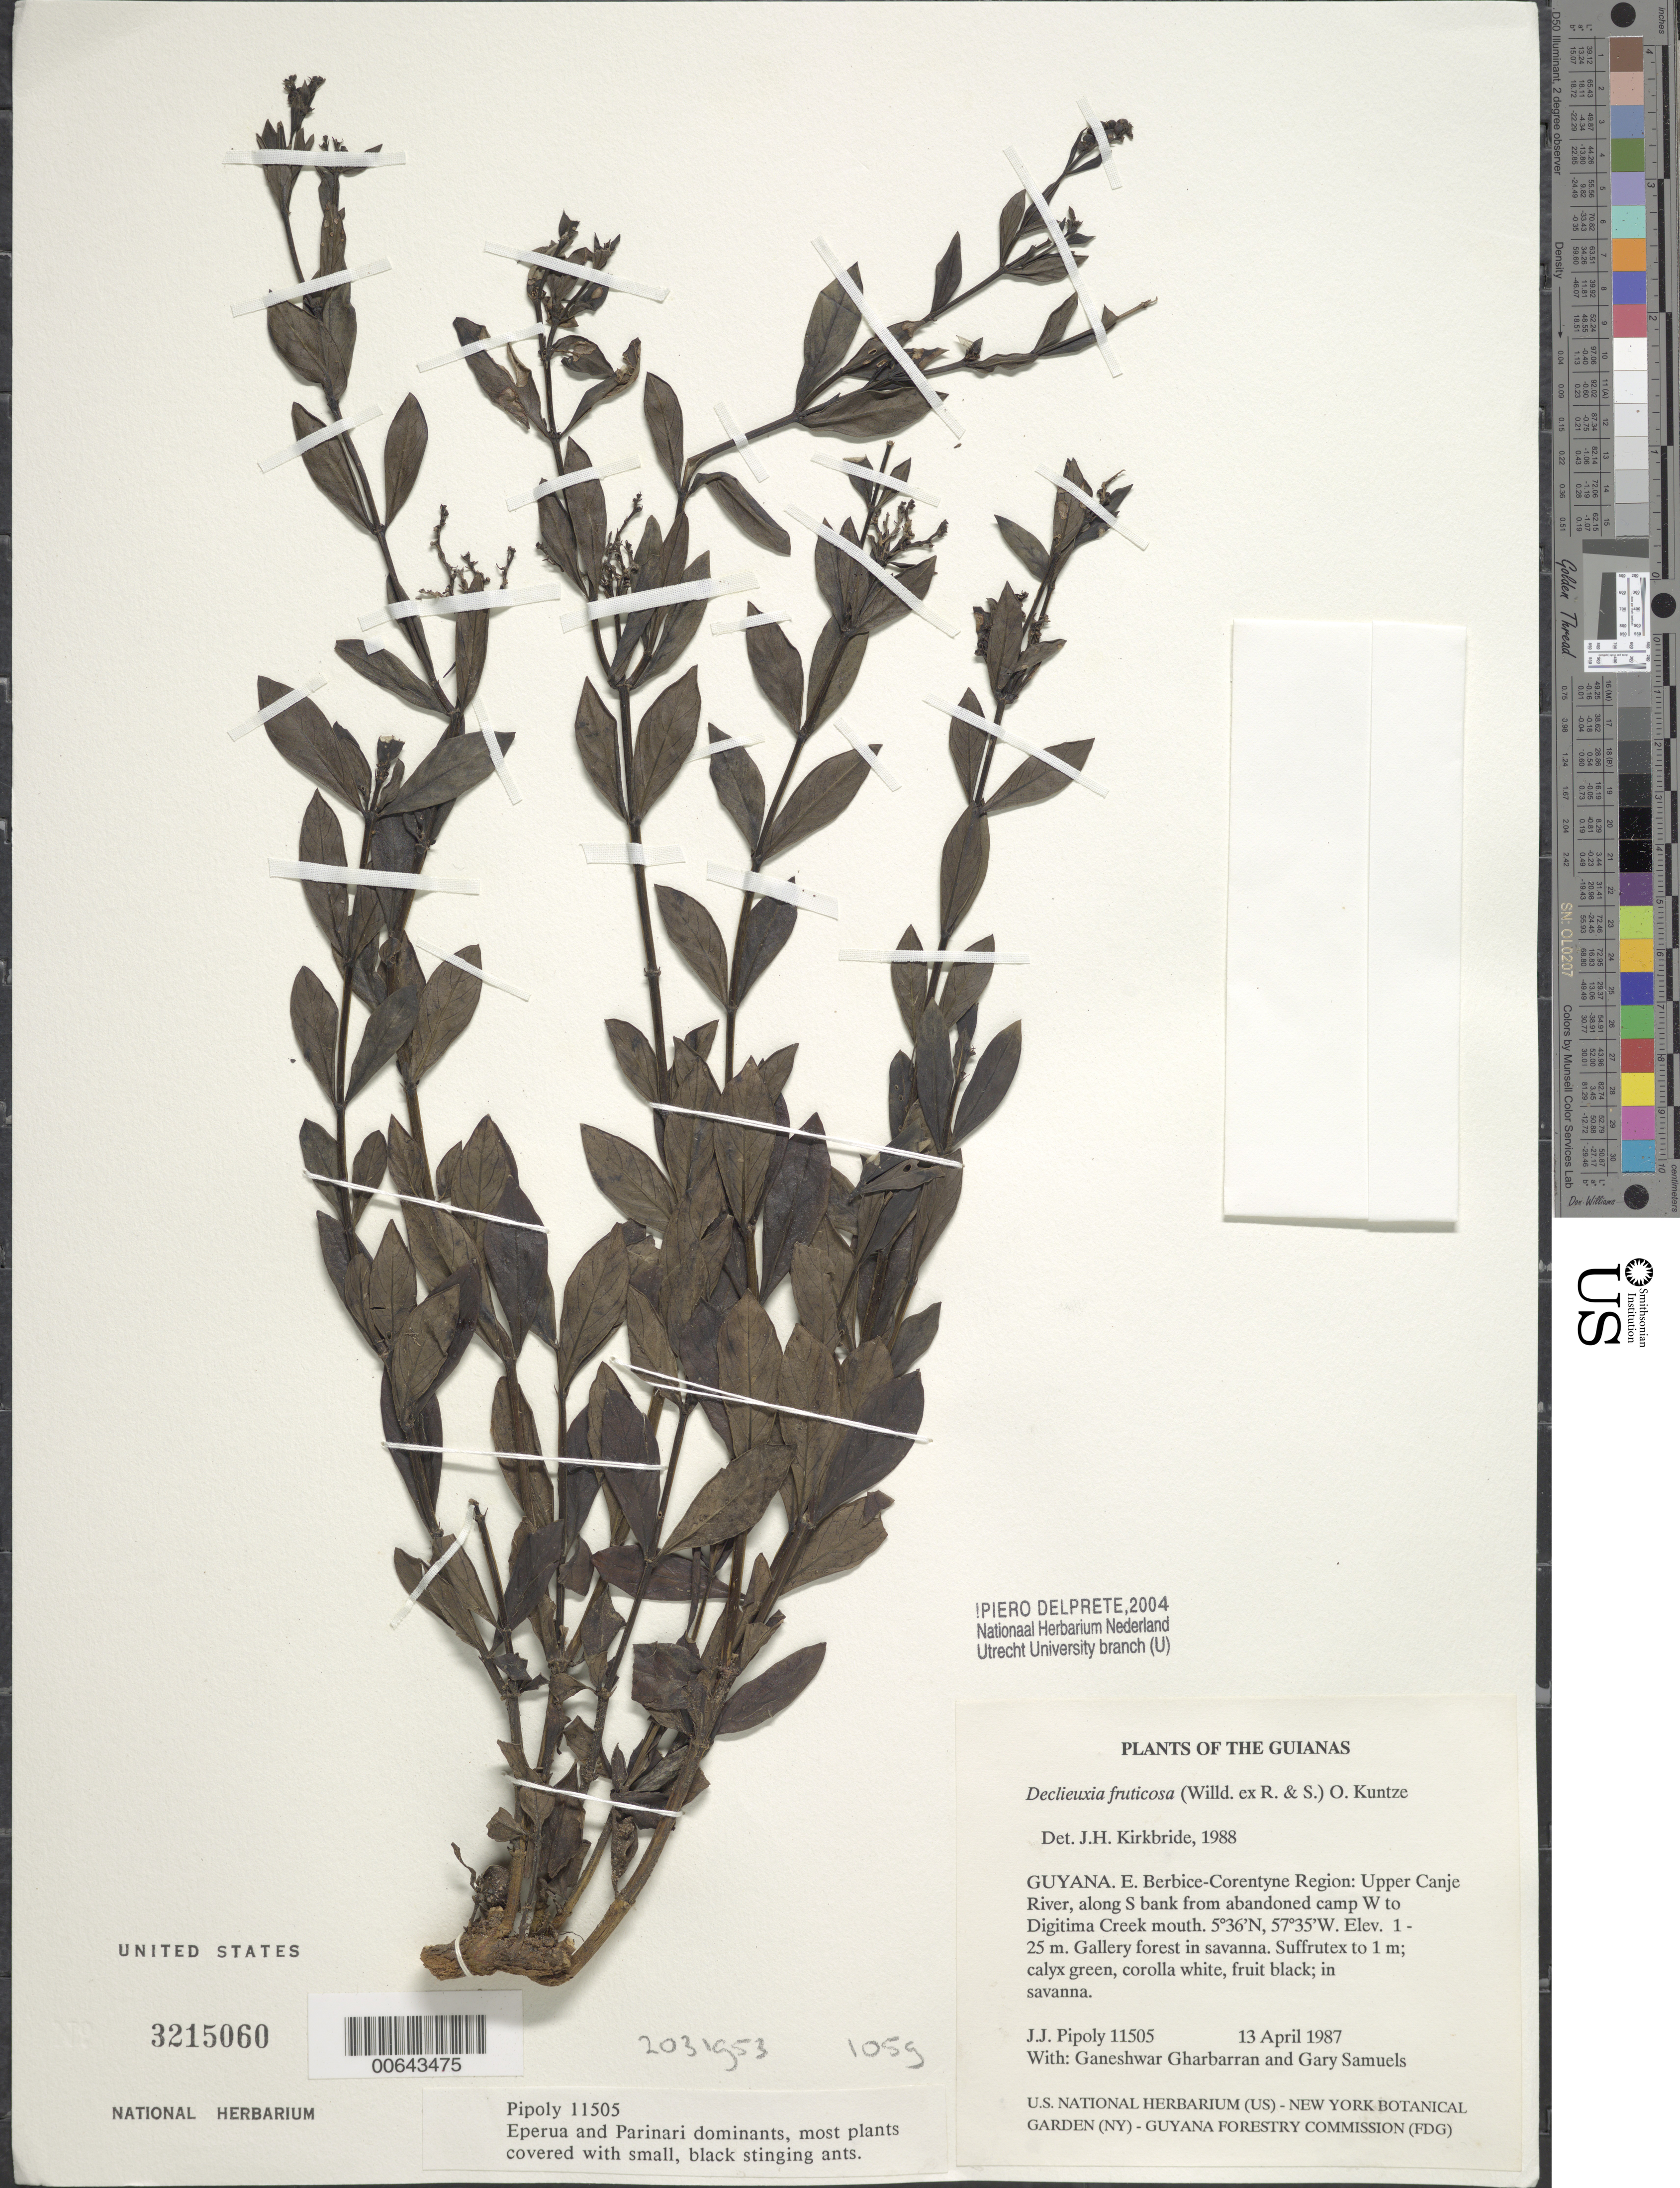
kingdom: Plantae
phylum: Tracheophyta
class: Magnoliopsida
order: Gentianales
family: Rubiaceae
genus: Declieuxia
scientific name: Declieuxia fruticosa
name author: (Willd. ex Roem. & Schult.) Kuntze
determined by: Kirkbride, J. H.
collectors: J. J. Pipoly, G. Gharbarran & G. Samuels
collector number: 11505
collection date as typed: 13 April 1987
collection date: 1987-04-13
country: Guyana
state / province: E. Berbice-Corentyne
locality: Upper Canje River, S bank from abandoned Amerindian logging camp W to Digitima Cr. mouth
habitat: Gallery forest in savanna; Eperua and Parinari dominants, most plants covered with small, black, stinging ants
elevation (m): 1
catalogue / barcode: US 3215060